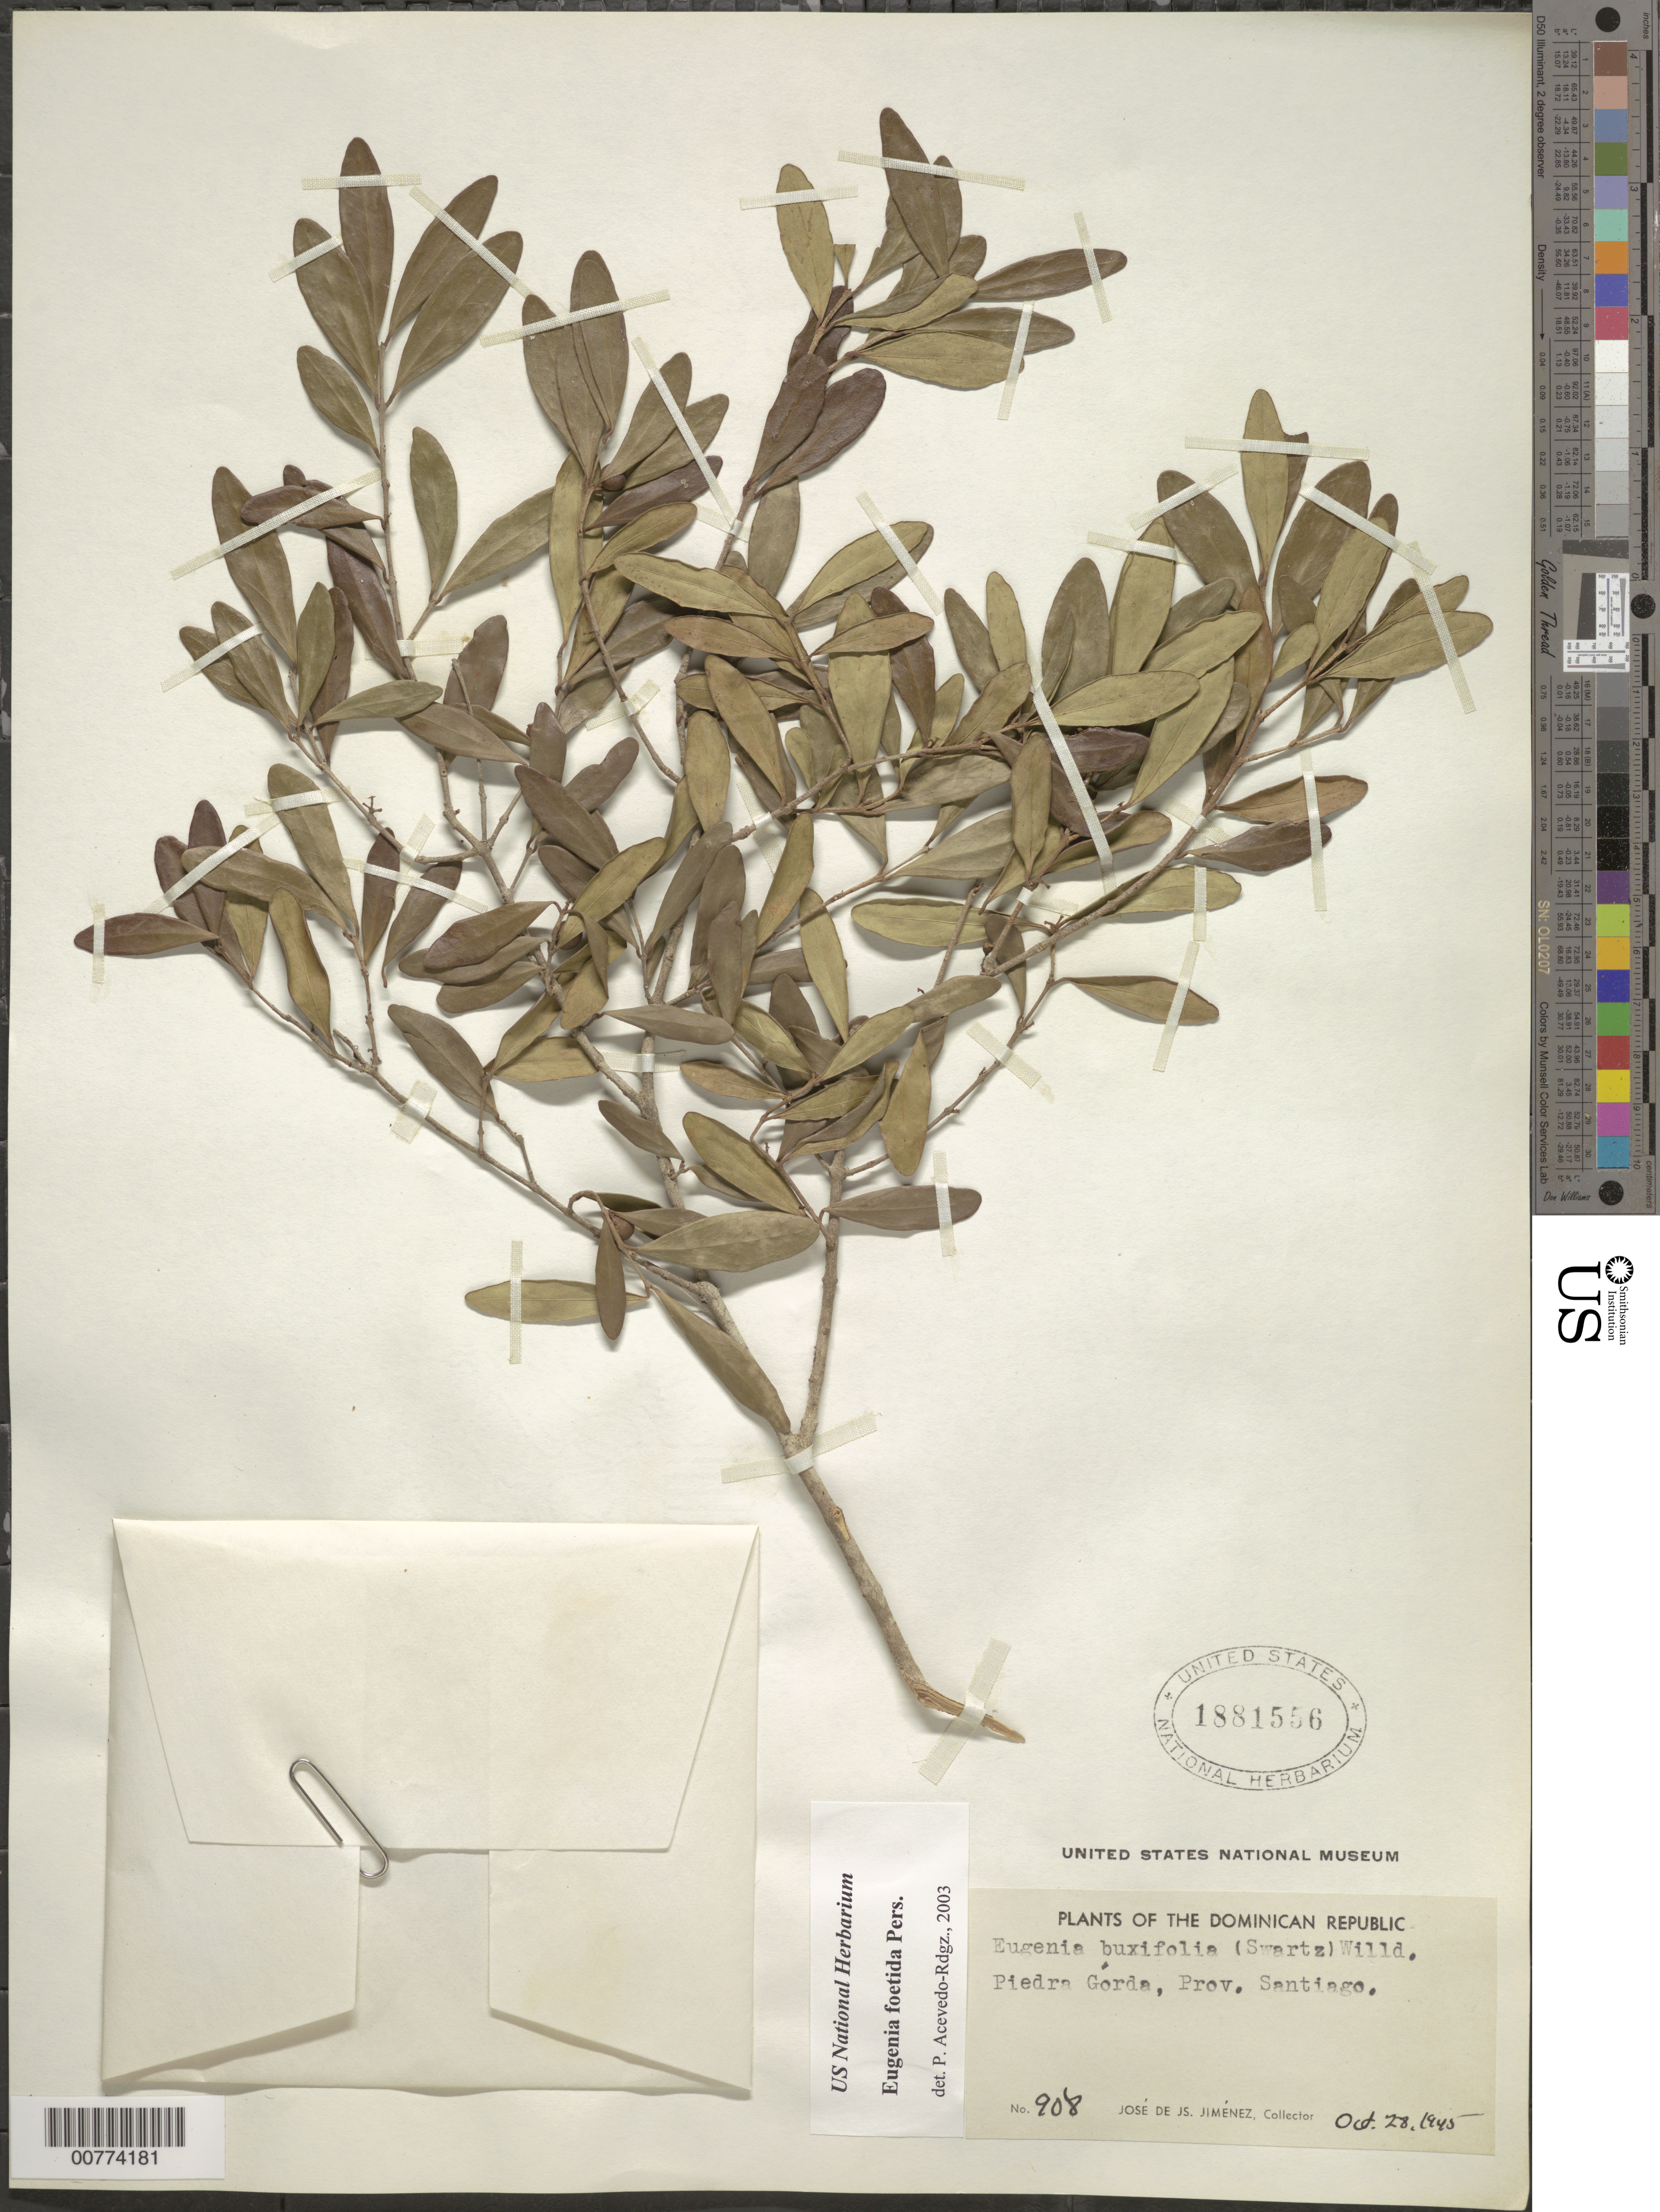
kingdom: Plantae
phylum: Tracheophyta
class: Magnoliopsida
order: Myrtales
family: Myrtaceae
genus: Eugenia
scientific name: Eugenia foetida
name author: Pers.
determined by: Acevedo-Rodríguez, P., (BOT), Smithsonian Institution - National Museum of Natural History (UNITED STATES)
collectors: J. J. Jiménez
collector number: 908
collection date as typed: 28 Oct 1945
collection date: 1945-10-28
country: Dominican Republic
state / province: Santiago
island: Hispaniola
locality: Piedra Gorda.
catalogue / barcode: US 1881556